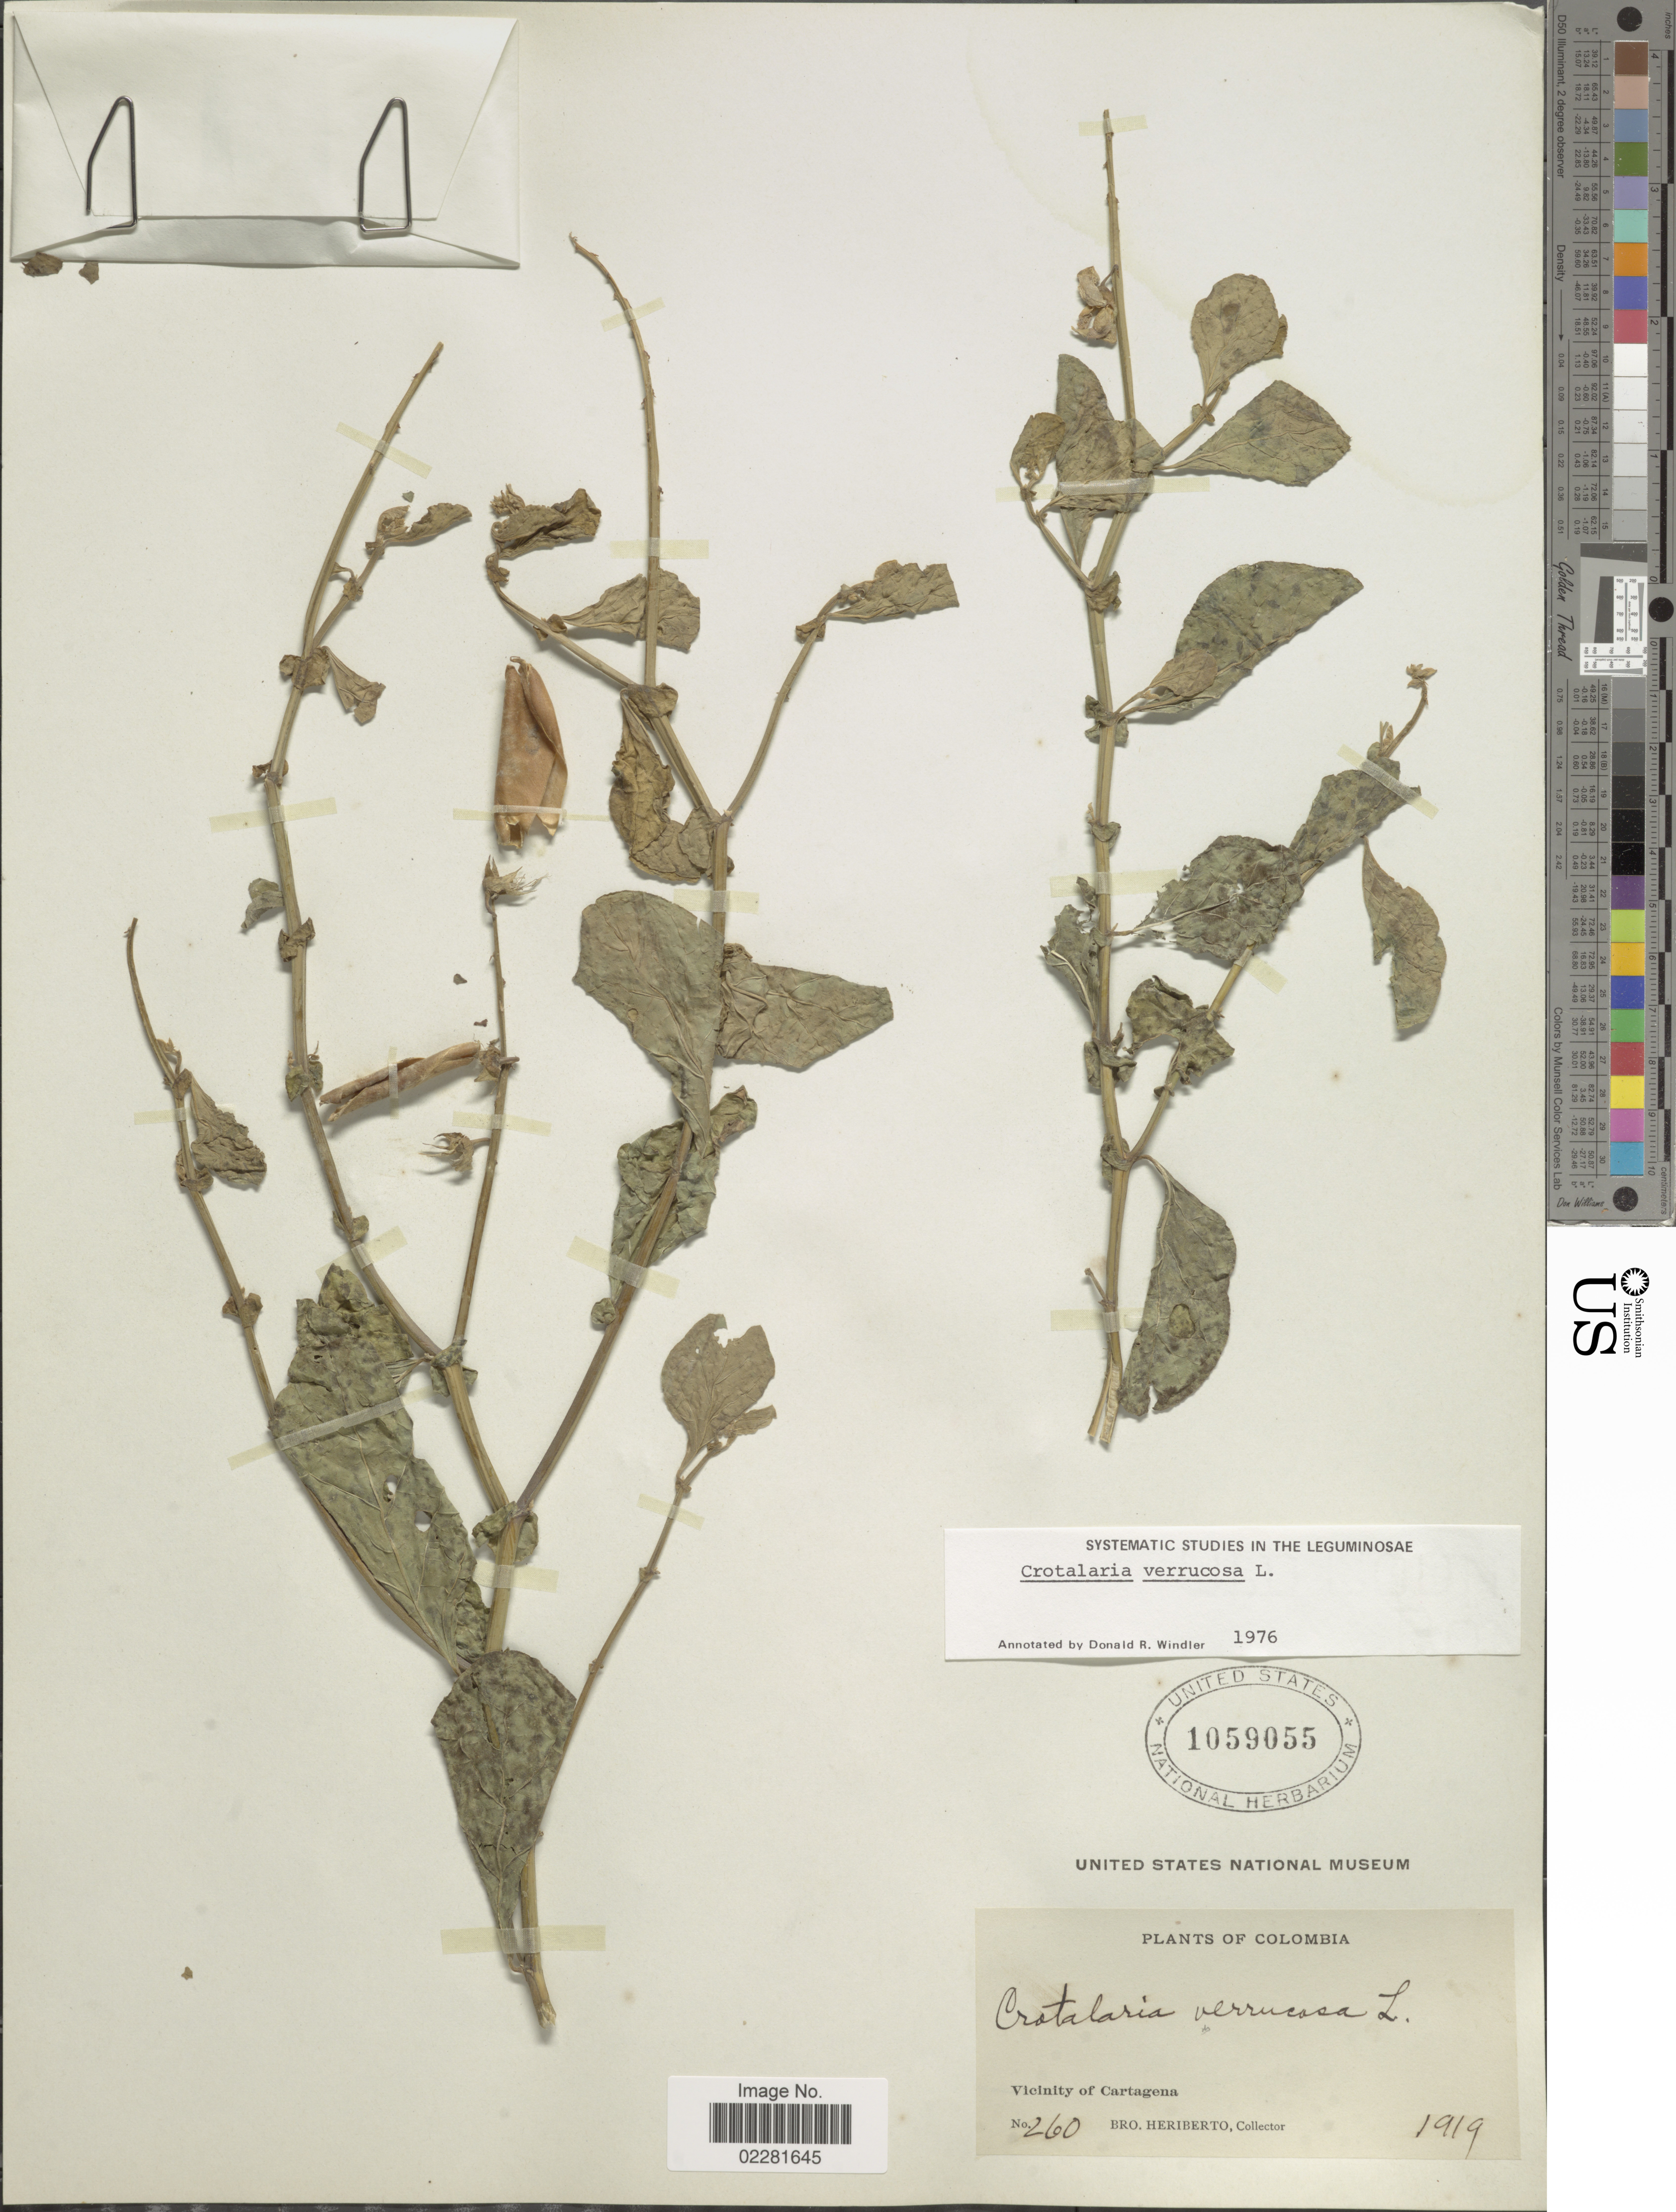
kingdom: Plantae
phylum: Tracheophyta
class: Magnoliopsida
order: Fabales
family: Fabaceae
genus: Crotalaria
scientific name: Crotalaria verrucosa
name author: L.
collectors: B. Heriberto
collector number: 260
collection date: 1919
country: Colombia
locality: Vicinity of Cartagena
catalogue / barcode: US 1059055